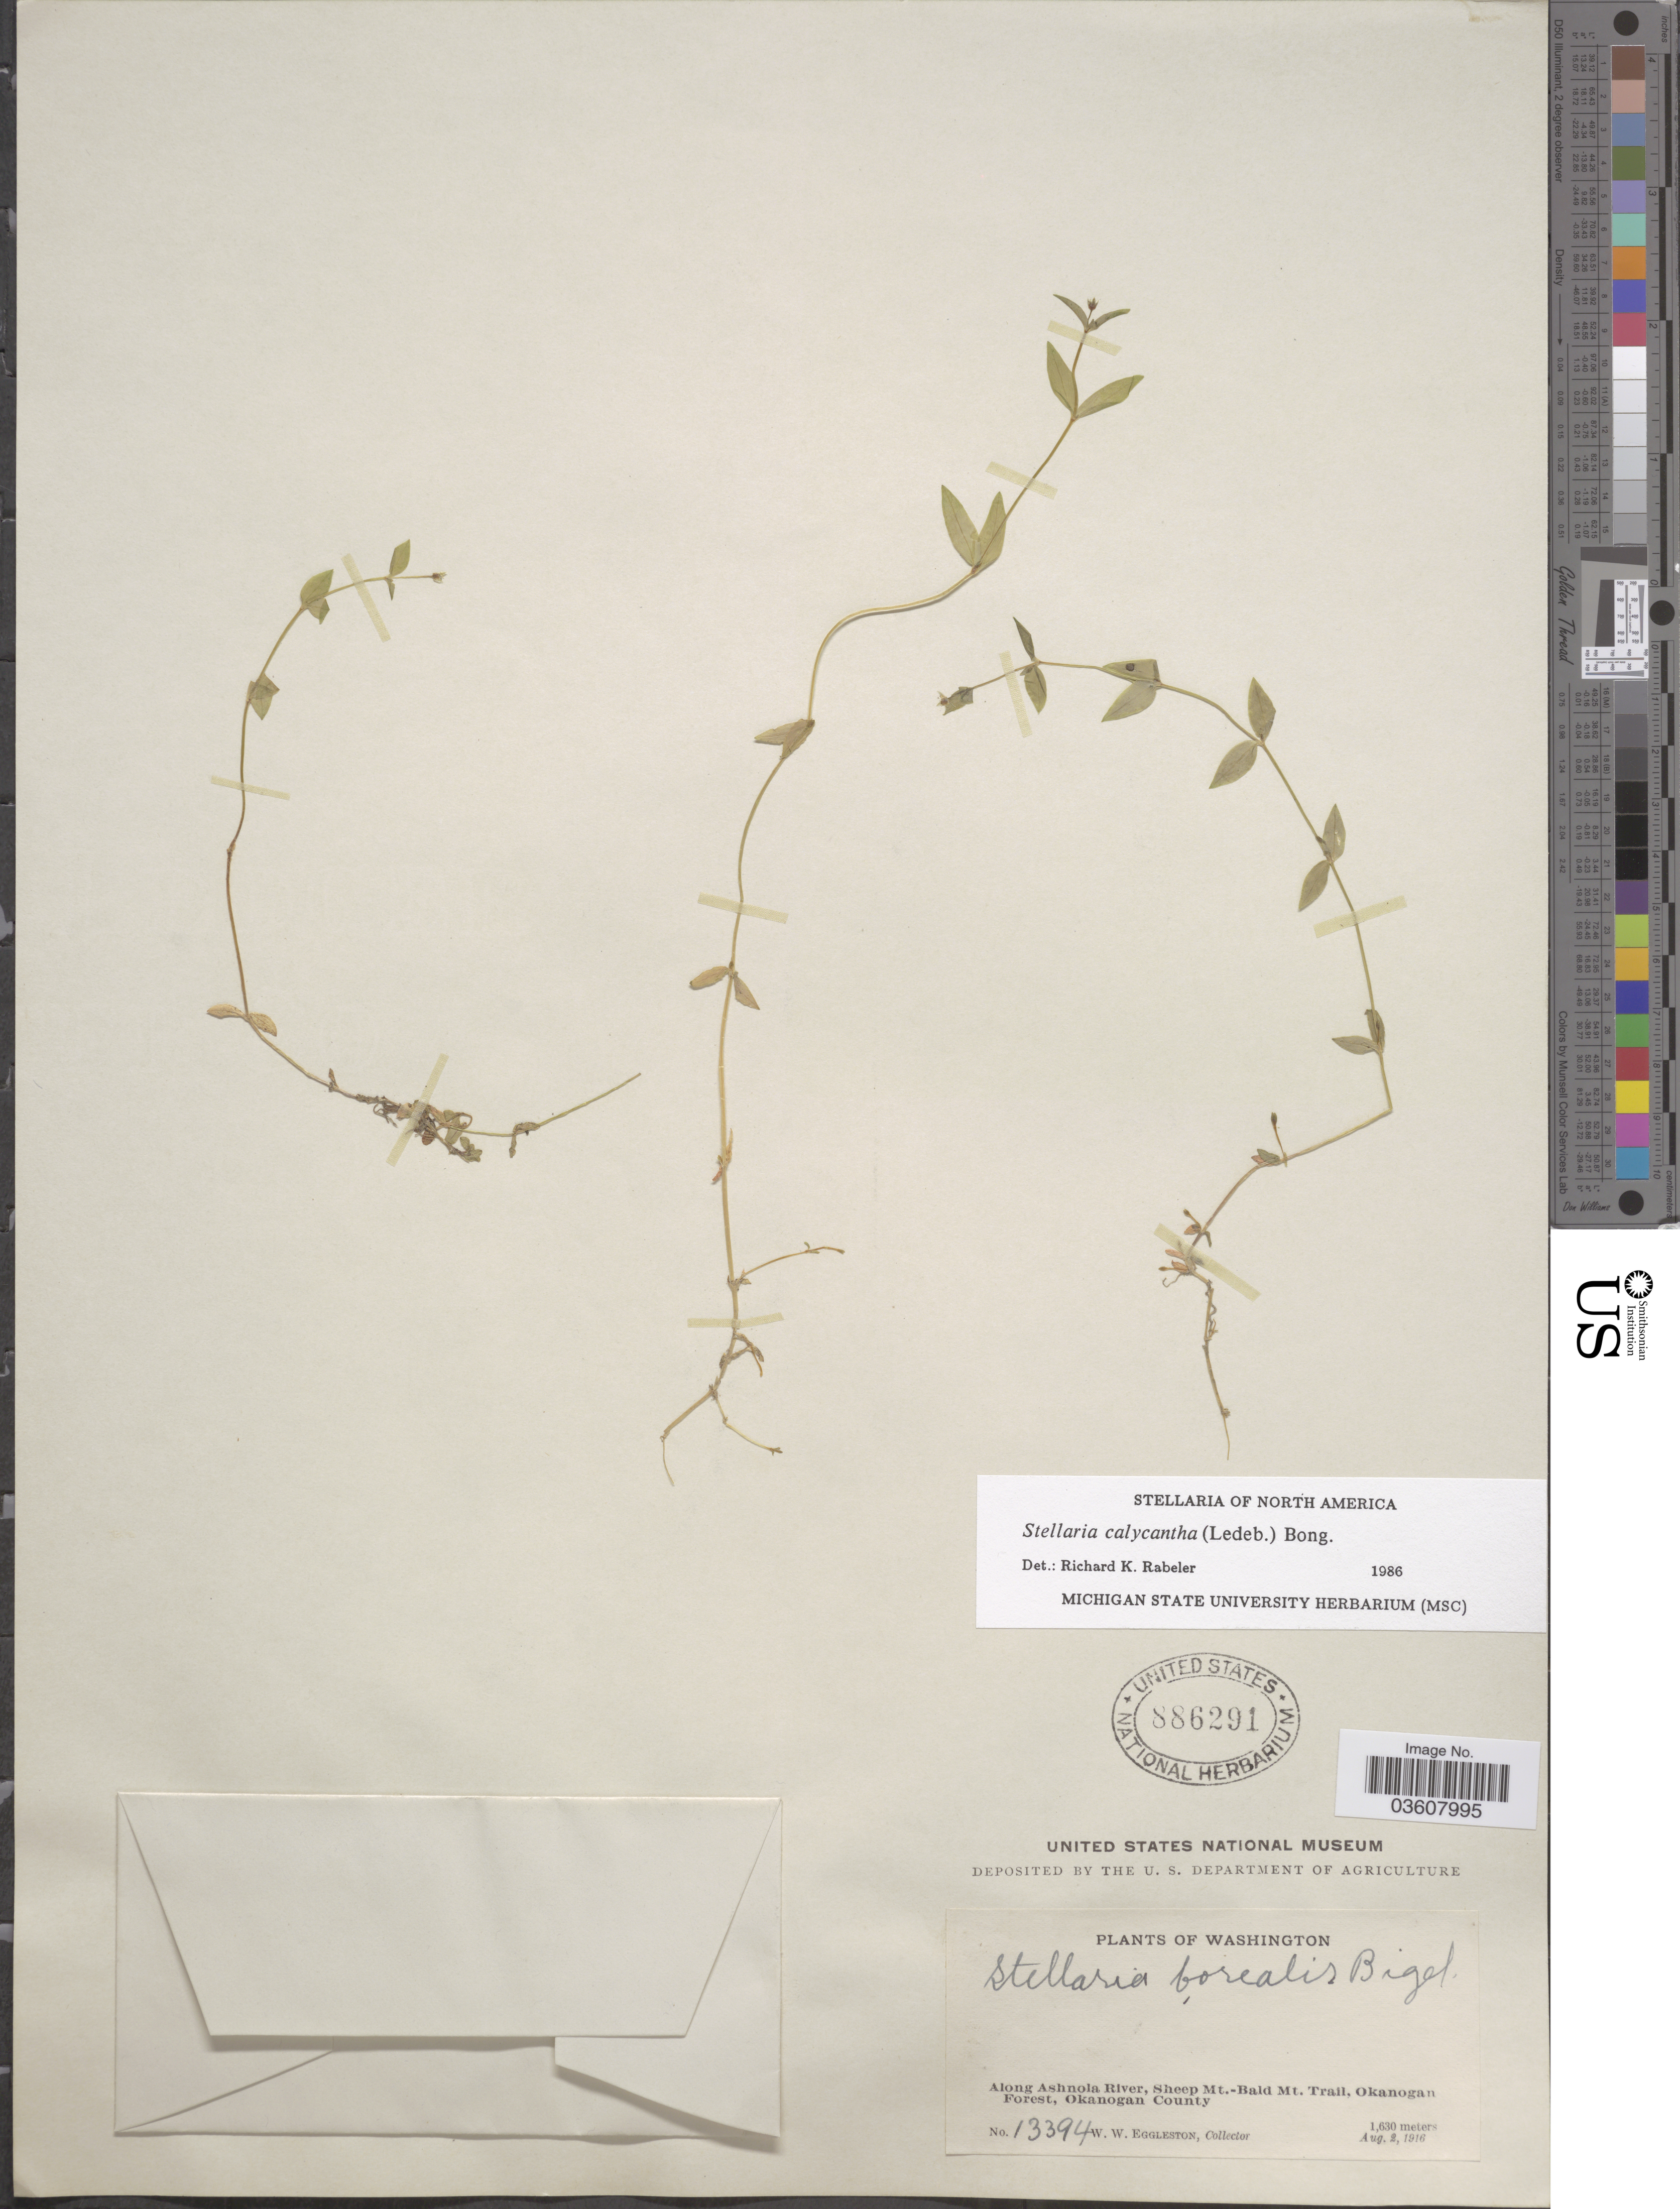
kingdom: Plantae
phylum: Tracheophyta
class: Magnoliopsida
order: Caryophyllales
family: Caryophyllaceae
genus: Stellaria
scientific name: Stellaria calycantha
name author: (Ledeb.) Bong.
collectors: W. W. Eggleston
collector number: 13394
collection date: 1916-08-02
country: United States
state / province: Washington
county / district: Okanogan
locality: Along Ashnola River, Sheep Mt. - Bald Mt. Trail, Okanogan Forest, Okanogan County.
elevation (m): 1630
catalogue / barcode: US 886291